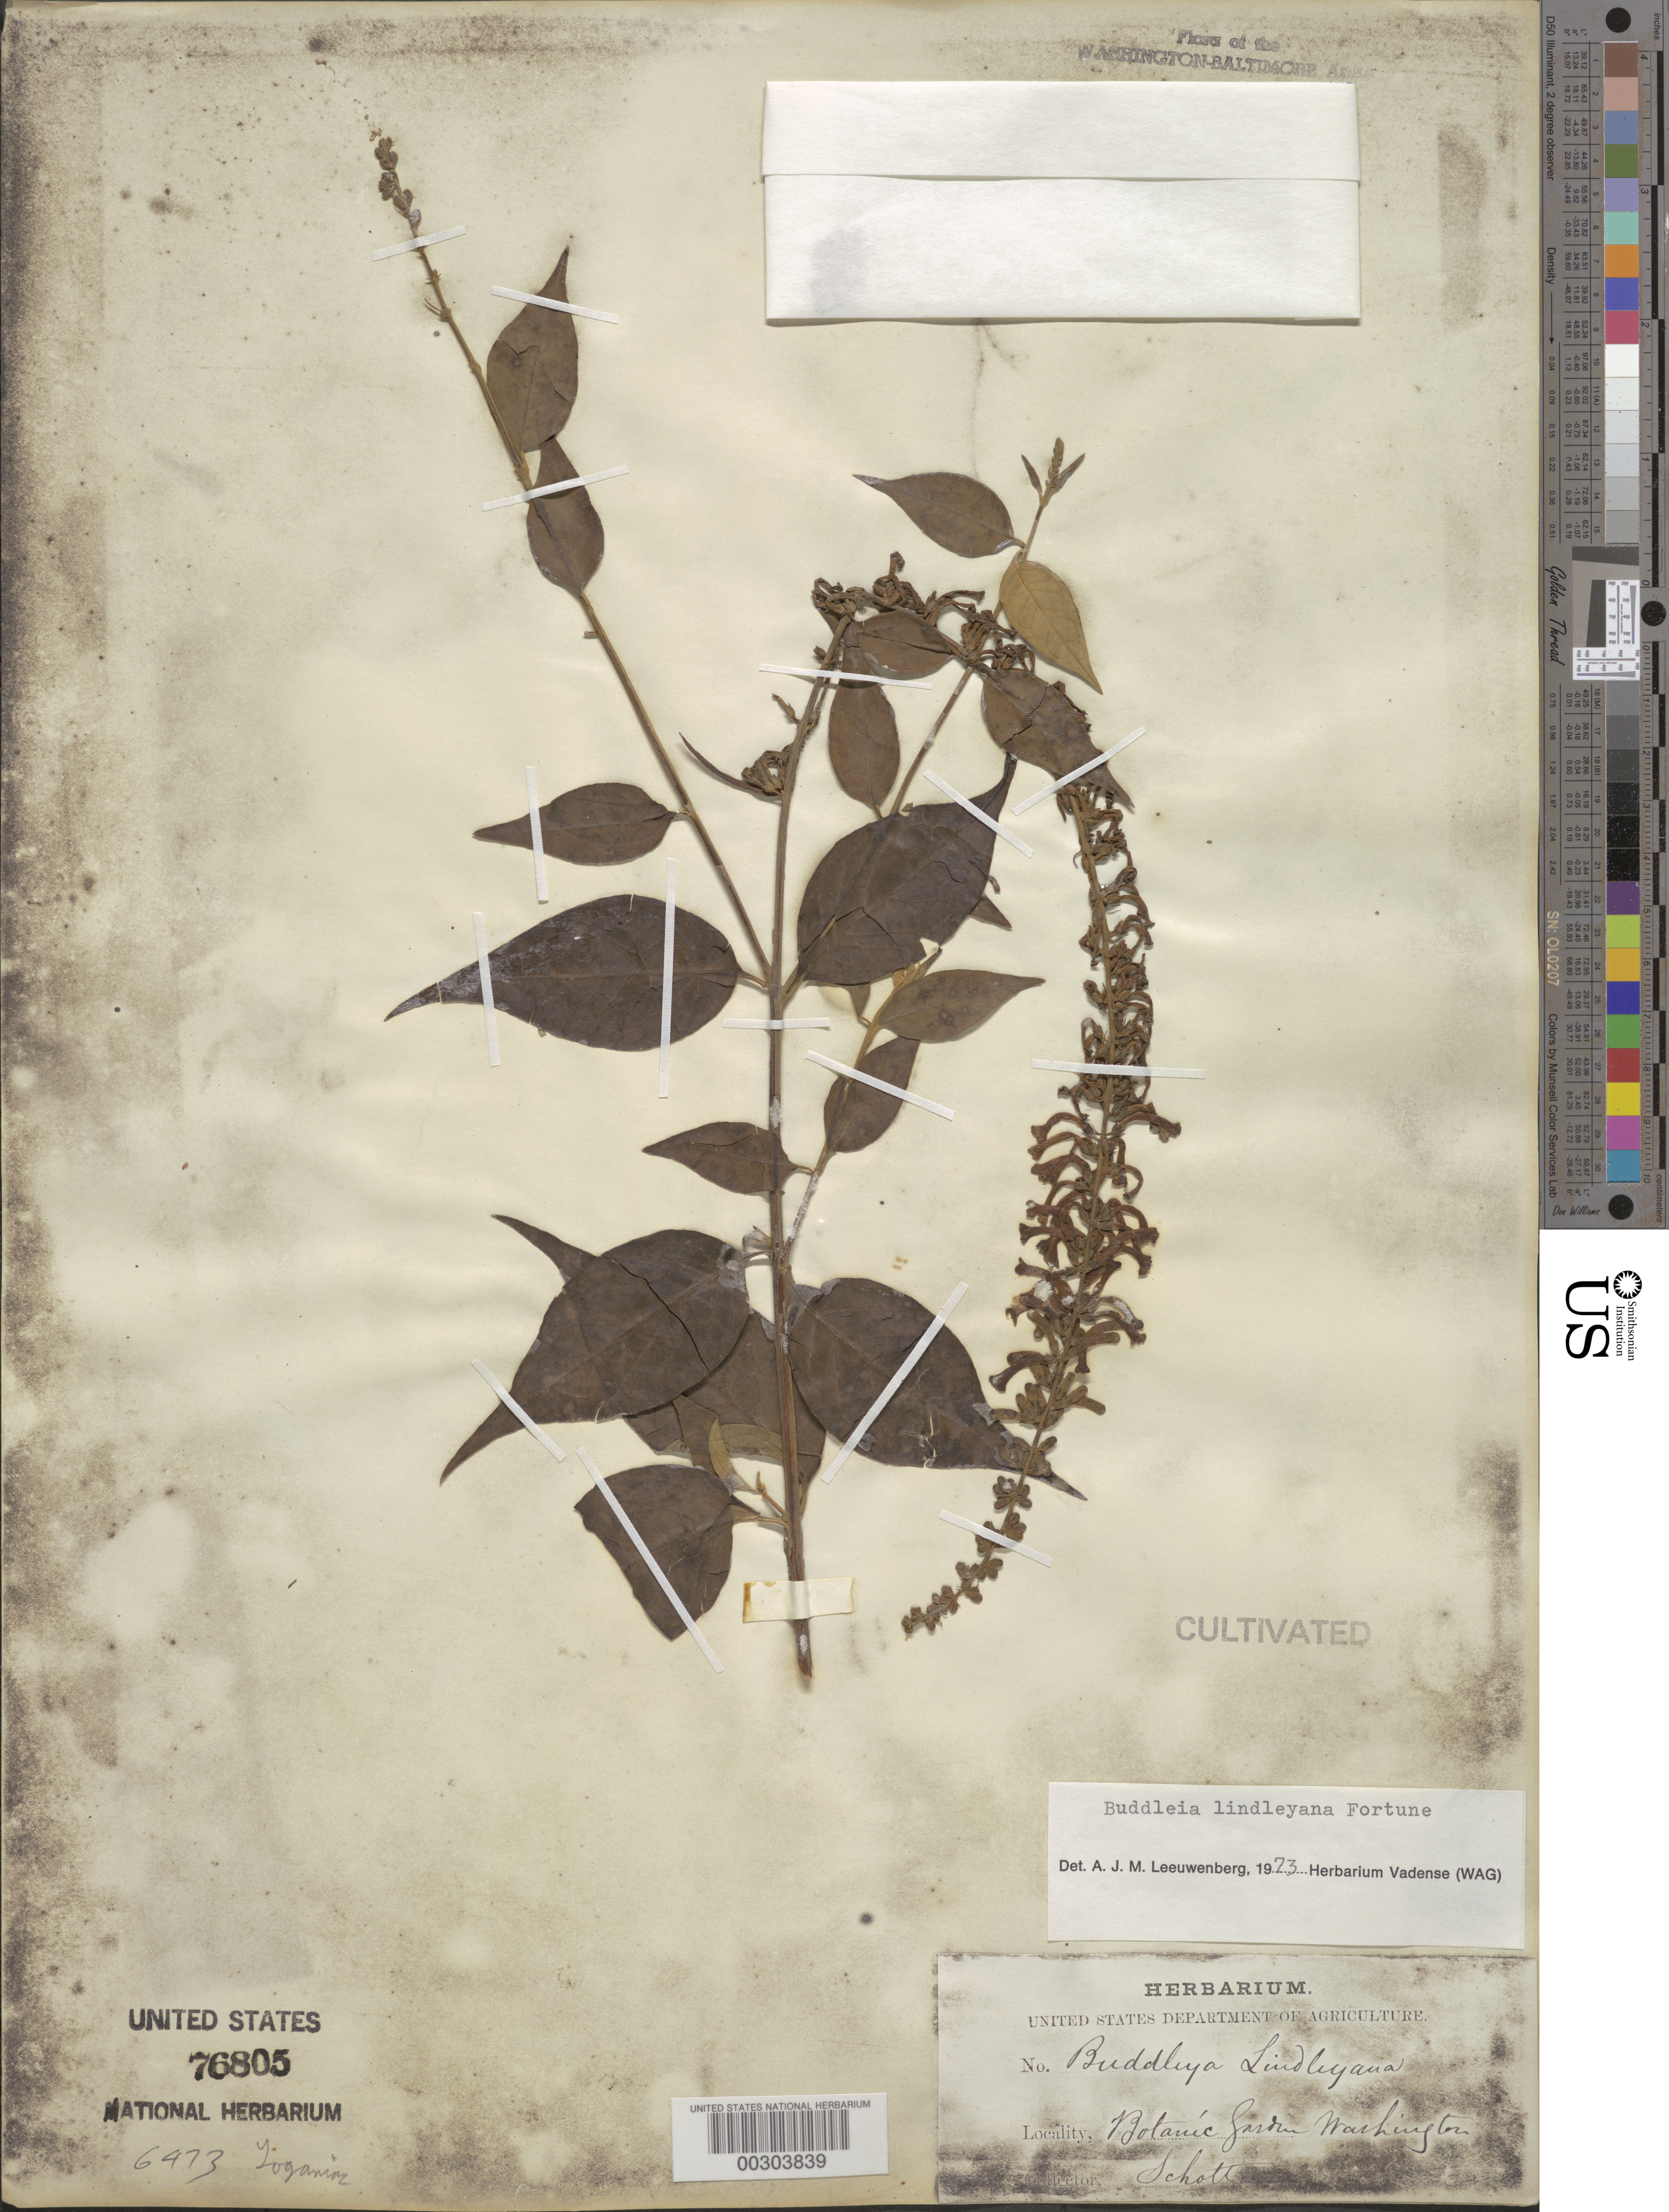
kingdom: Plantae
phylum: Tracheophyta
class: Magnoliopsida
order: Lamiales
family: Scrophulariaceae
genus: Buddleja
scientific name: Buddleja lindleyana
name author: Fortune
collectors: A. L. Schott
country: United States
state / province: District of Columbia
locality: Botanical Gardens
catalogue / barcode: US 76805